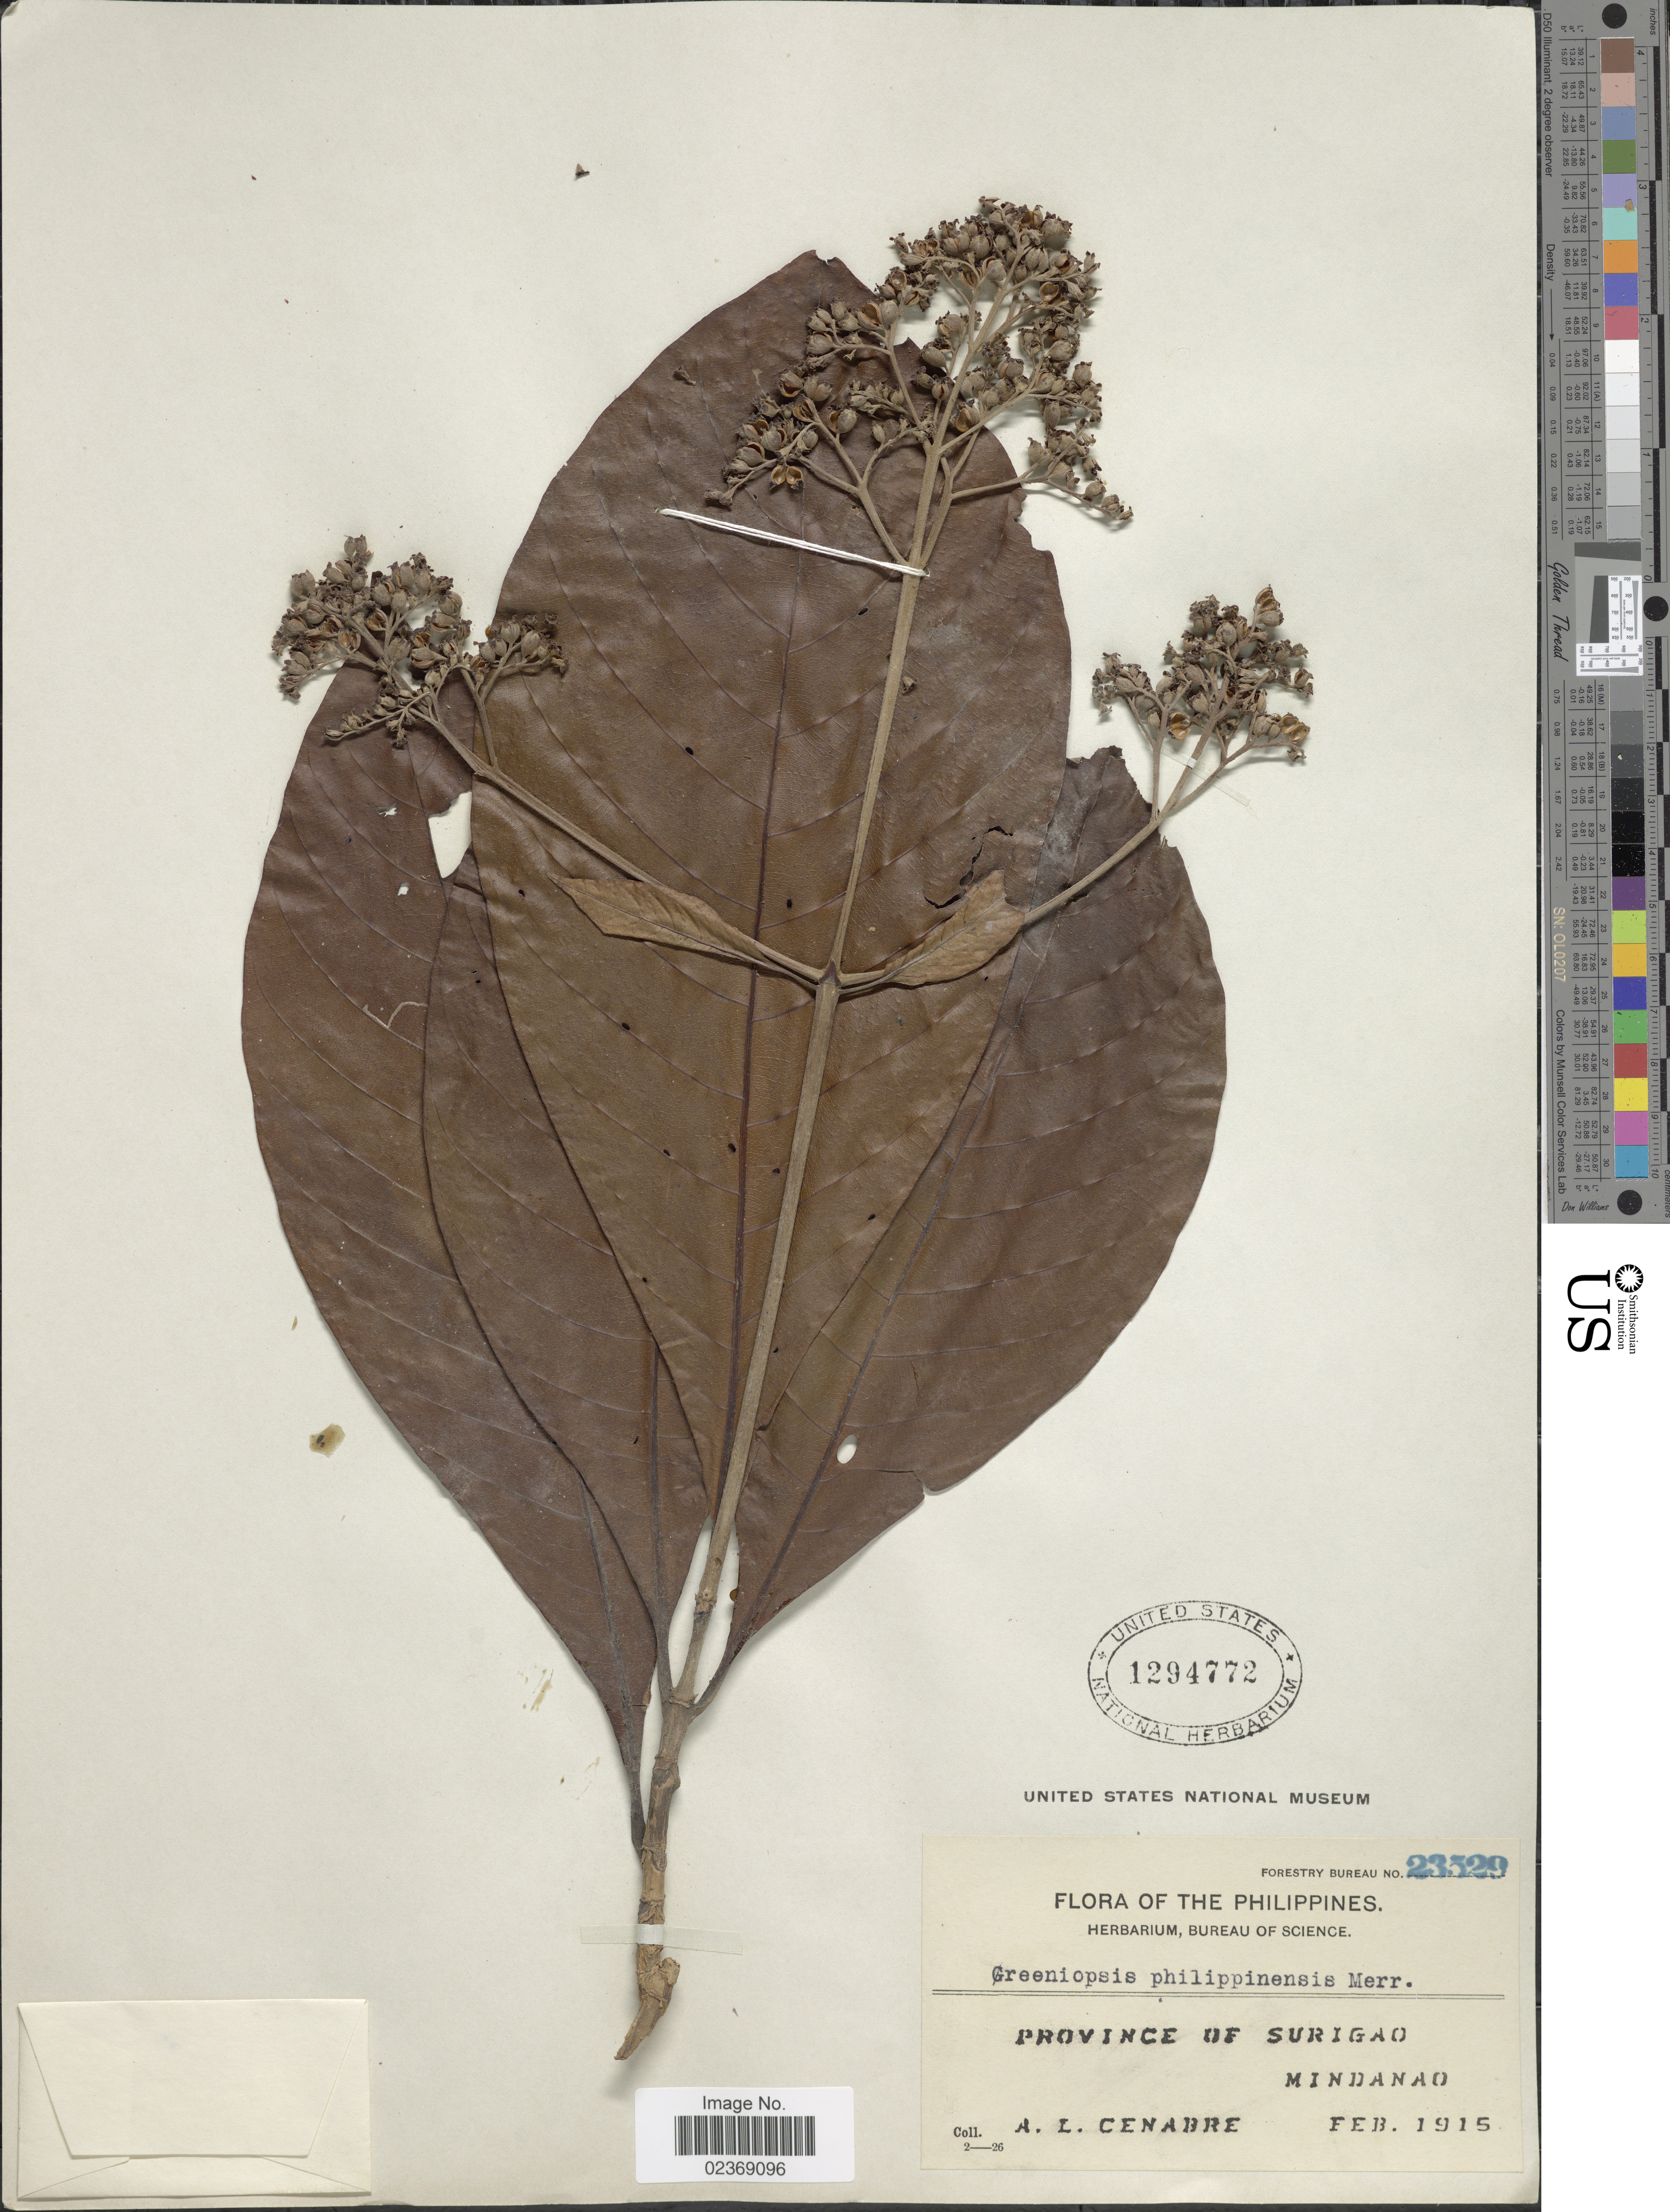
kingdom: Plantae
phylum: Tracheophyta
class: Magnoliopsida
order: Gentianales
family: Rubiaceae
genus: Greeniopsis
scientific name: Greeniopsis philippinensis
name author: Merr.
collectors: A. Cenabre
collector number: Forestry Bureau 23529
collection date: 1915-02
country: Philippines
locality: Province of Surigao, Mindanao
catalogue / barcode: US 1294772